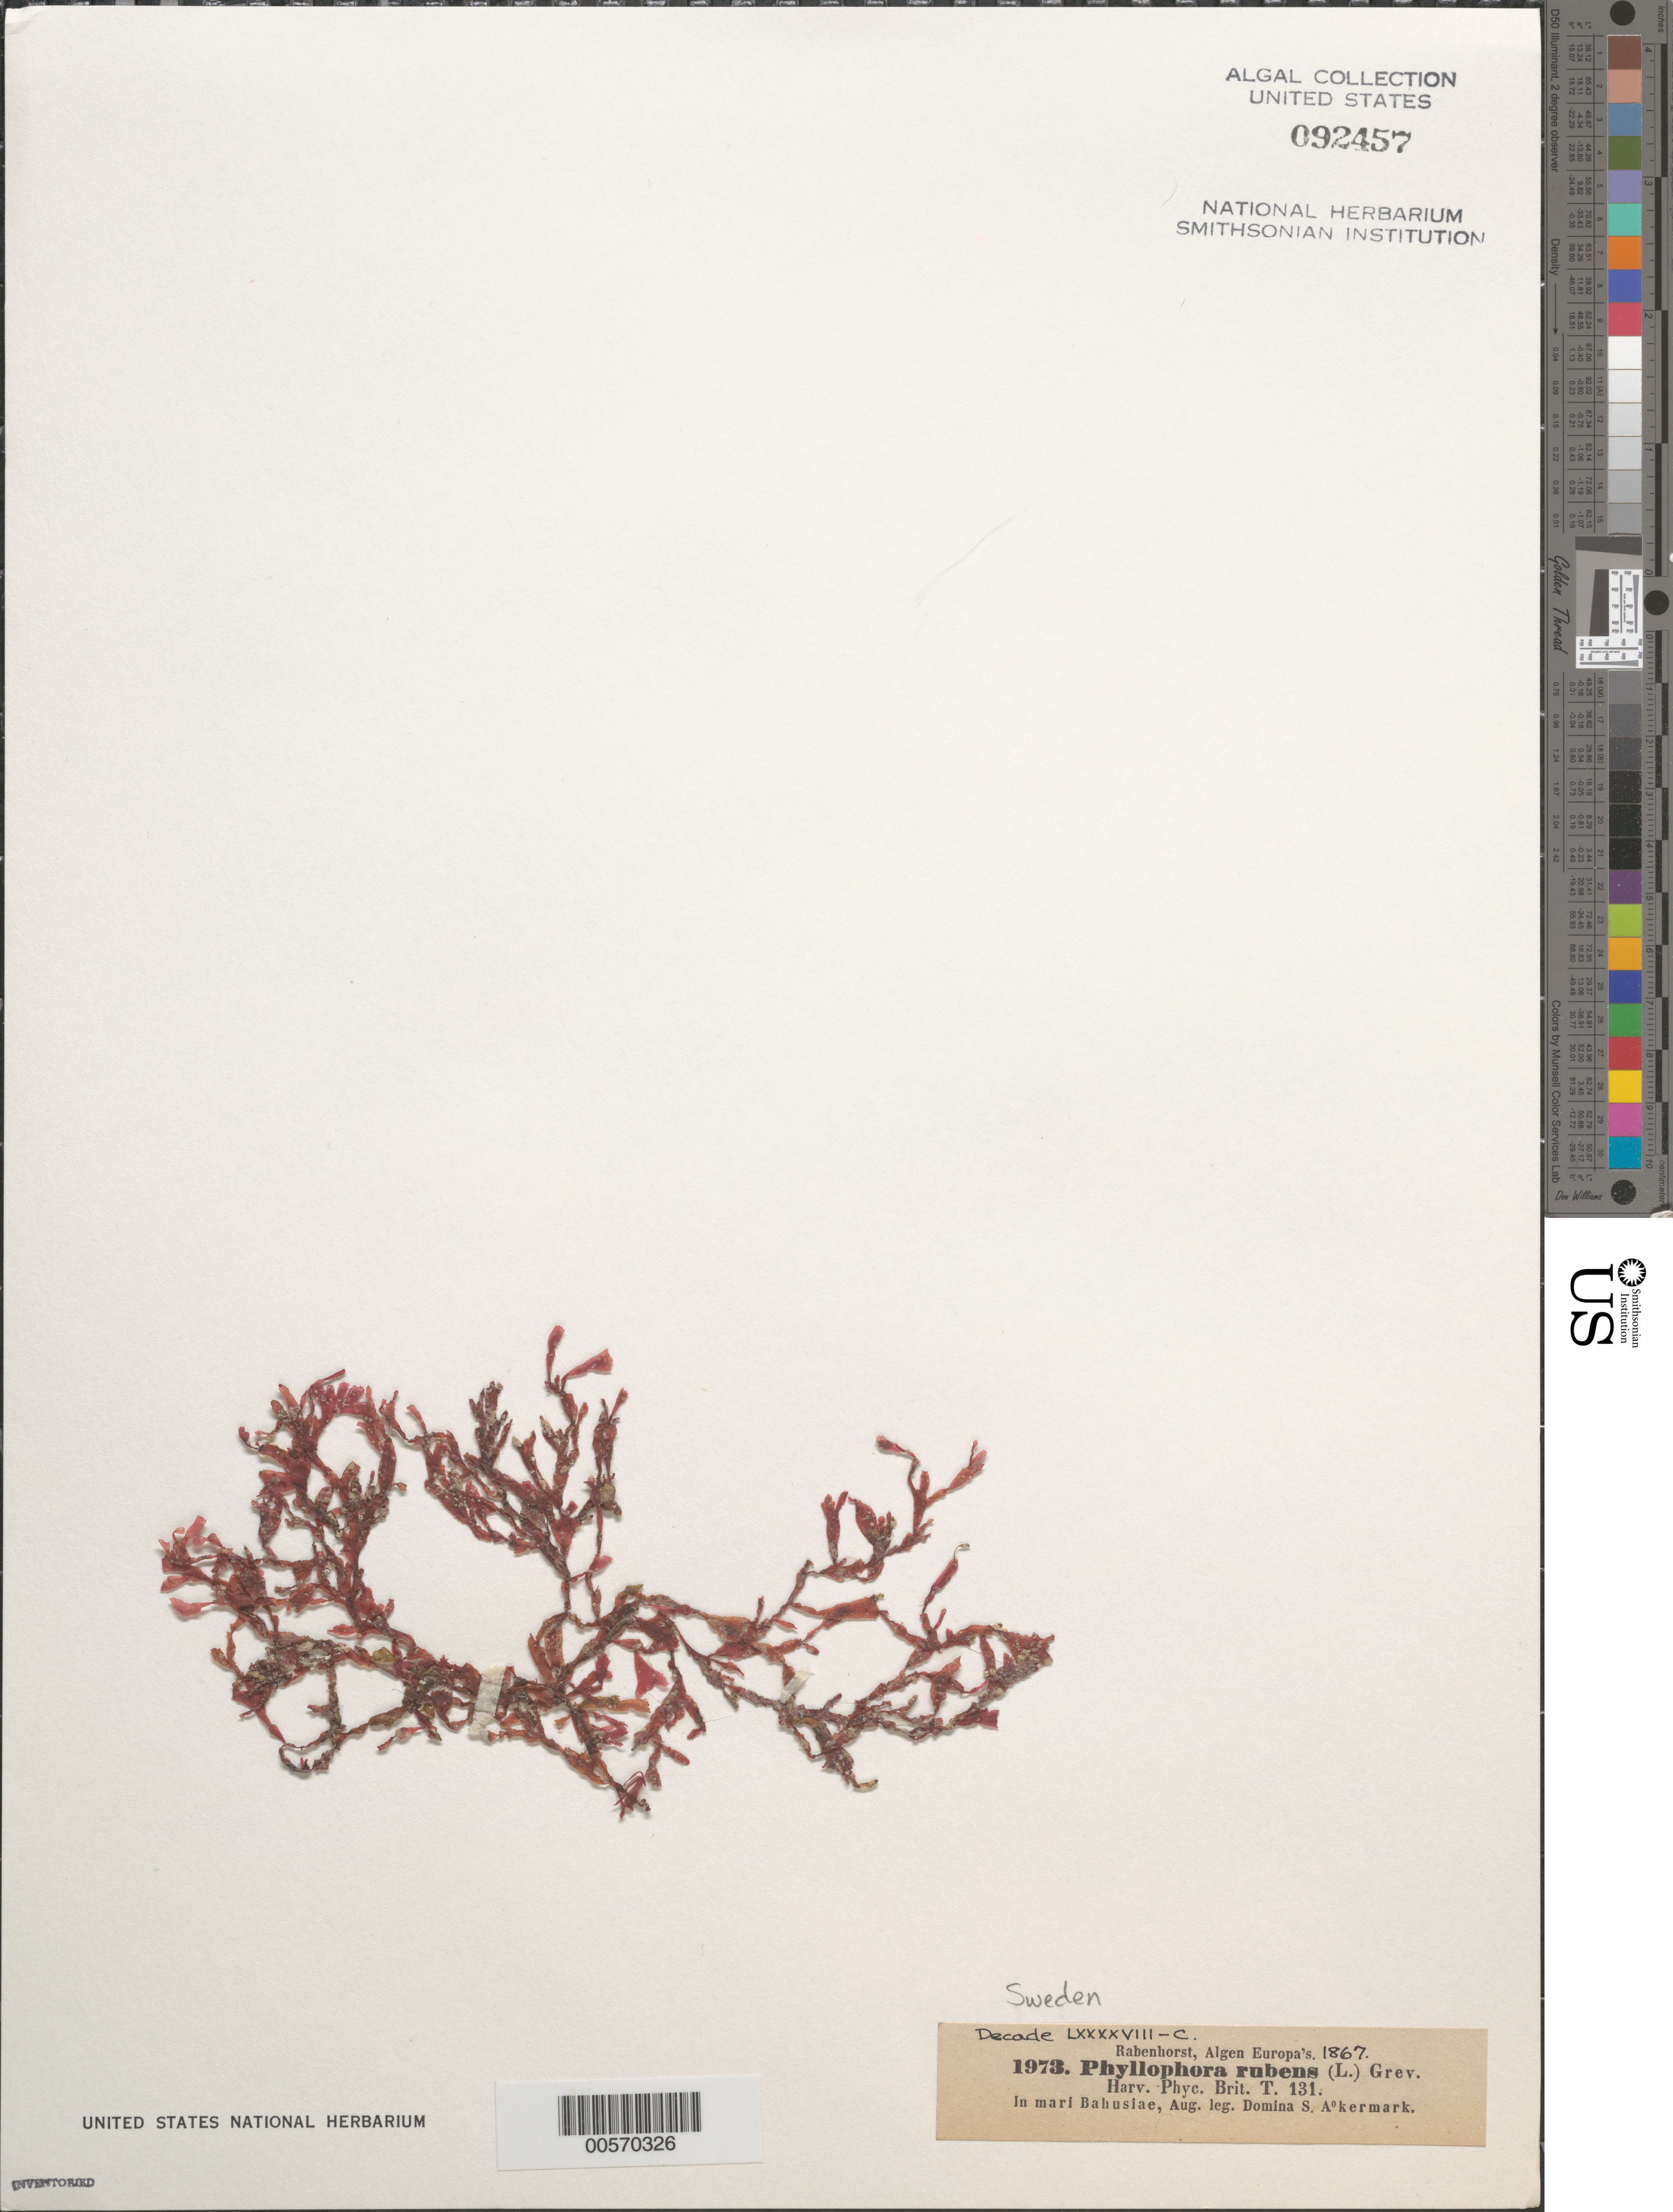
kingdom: Plantae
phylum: Rhodophyta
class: Florideophyceae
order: Ceramiales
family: Delesseriaceae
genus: Phycodrys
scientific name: Phycodrys rubens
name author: (L.) Batters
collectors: S. Akermark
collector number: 1973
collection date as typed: Aug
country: Sweden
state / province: Västra Götaland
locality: Bohus Bay (mari bahusiae)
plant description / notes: Rabenhorst, Die Algen Europa's, Dec. 98-100, 1867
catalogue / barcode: US 92457